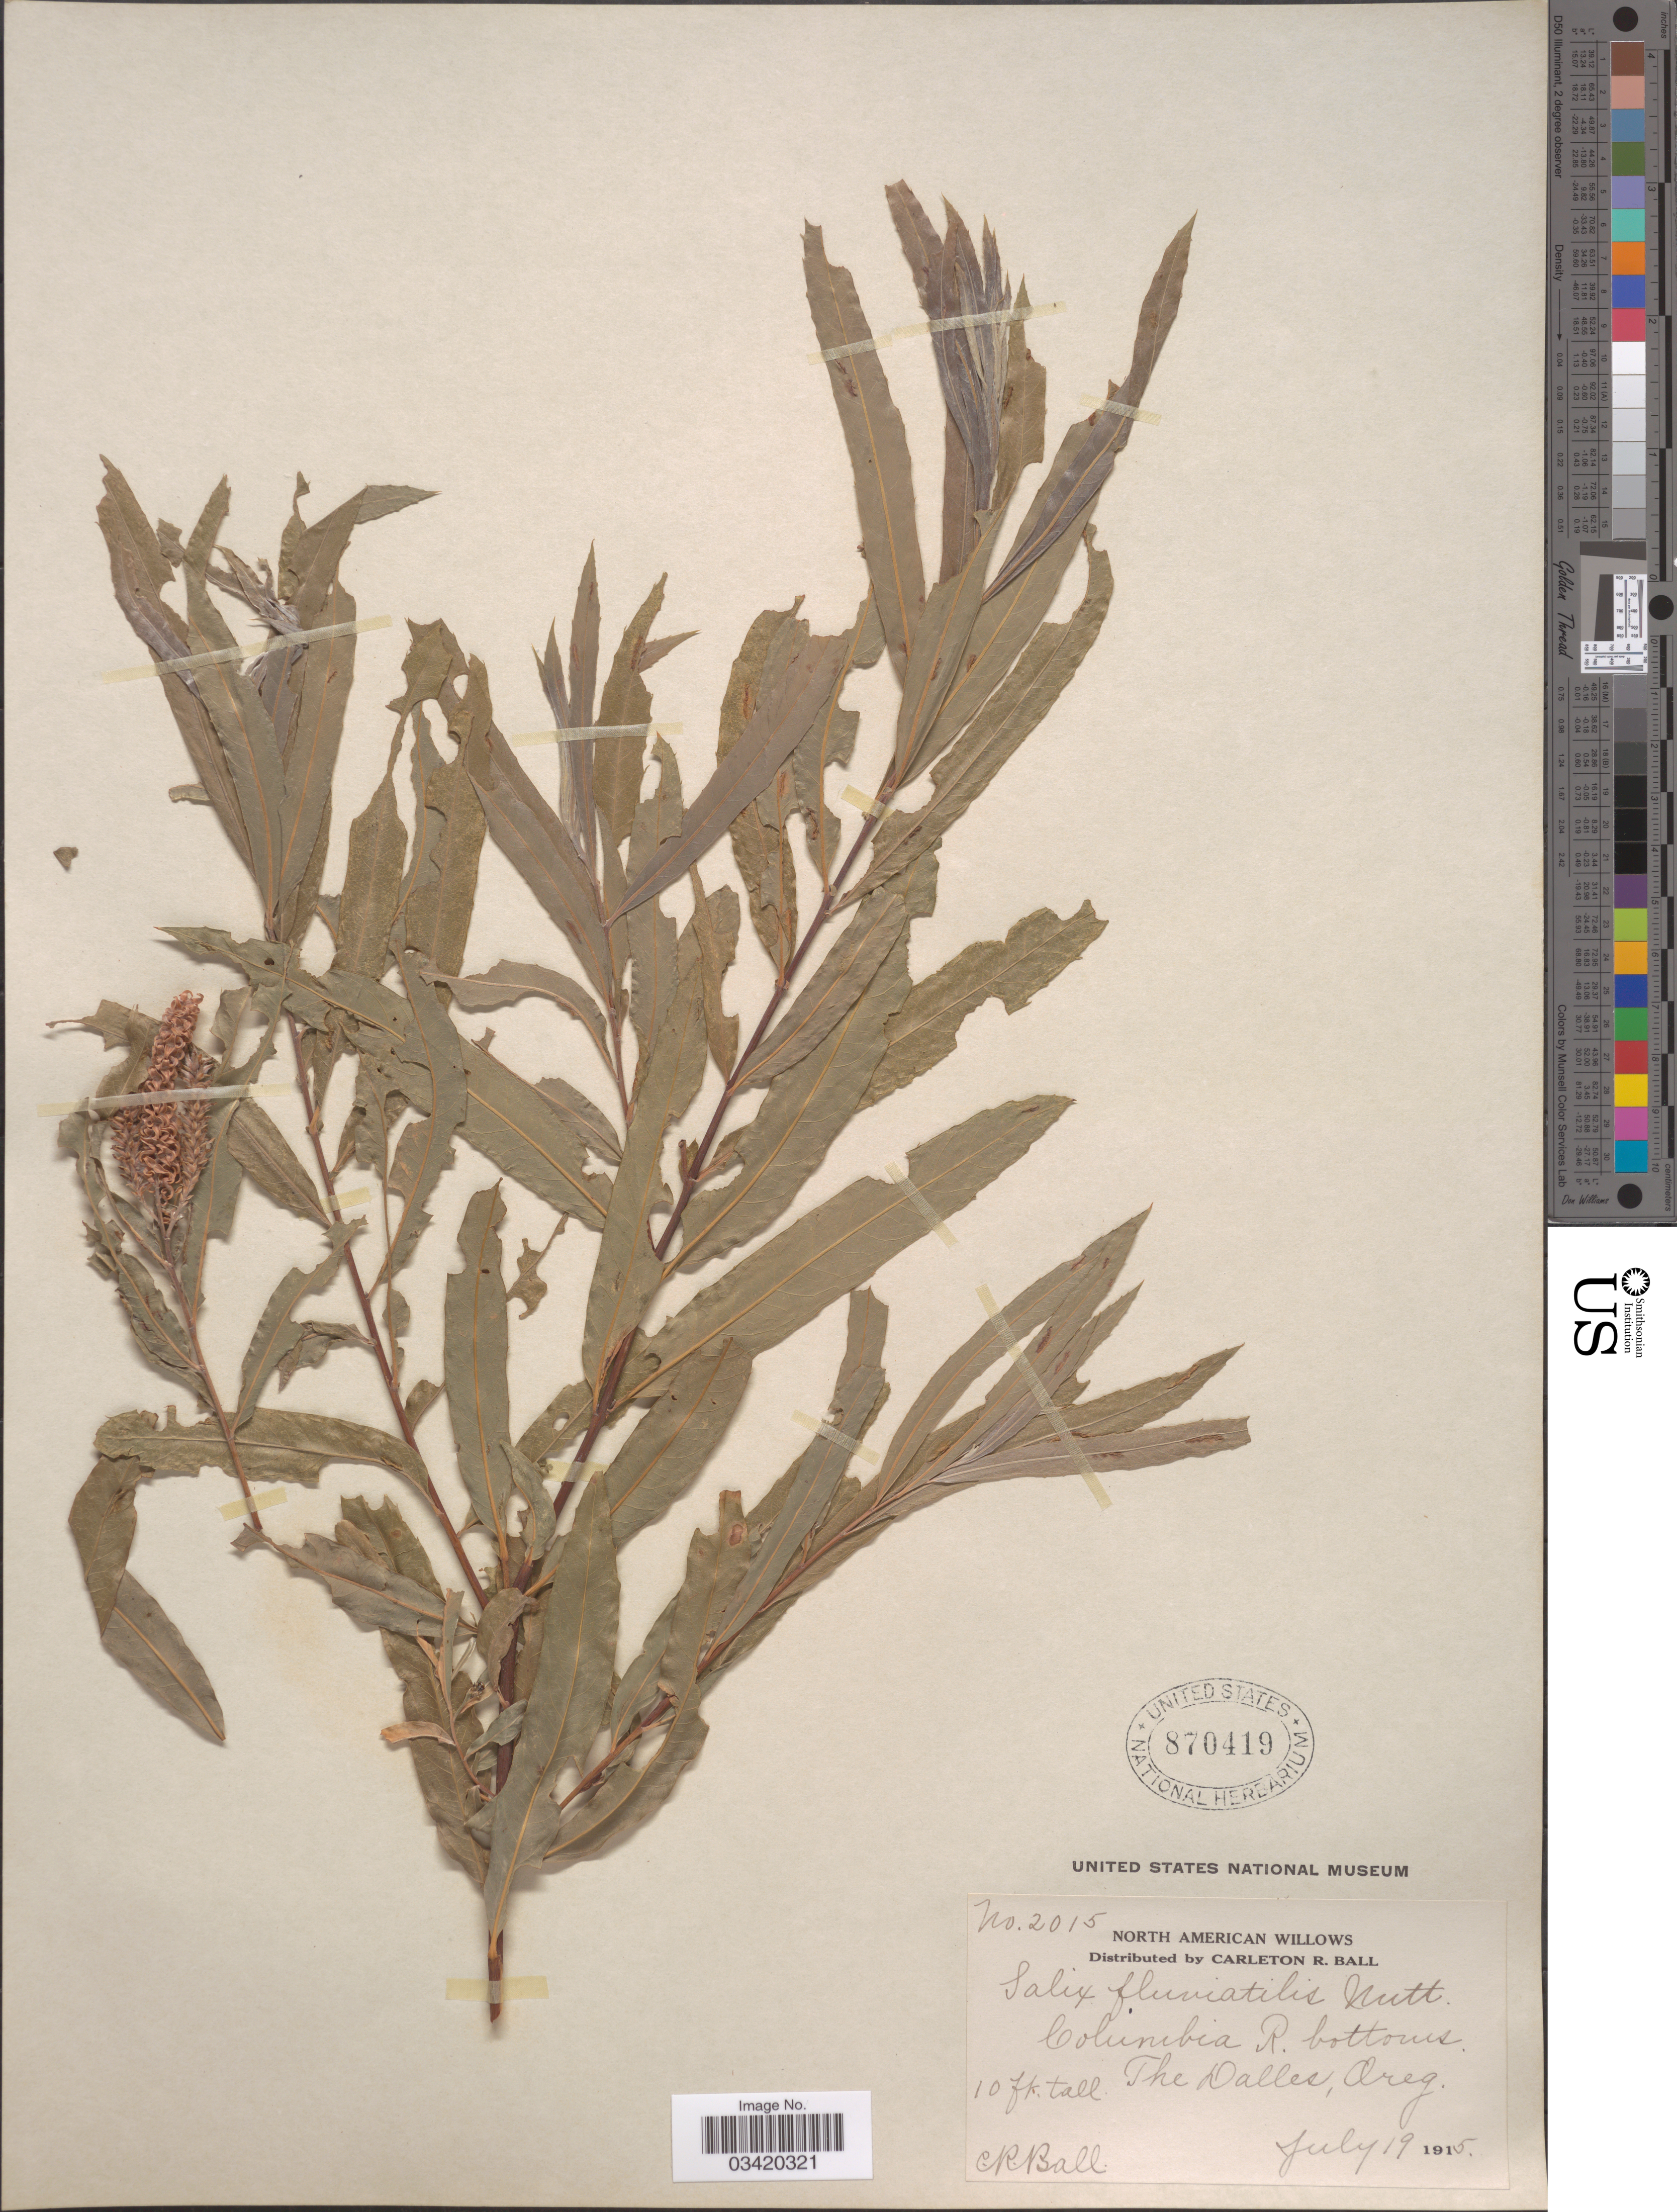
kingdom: Plantae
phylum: Tracheophyta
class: Magnoliopsida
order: Malpighiales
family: Salicaceae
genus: Salix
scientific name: Salix fluviatilis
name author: Nutt.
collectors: C. R. Ball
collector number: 2015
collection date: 1915-07-19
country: United States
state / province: Oregon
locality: Columbia R. bottoms, The Dalles.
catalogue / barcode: US 870419